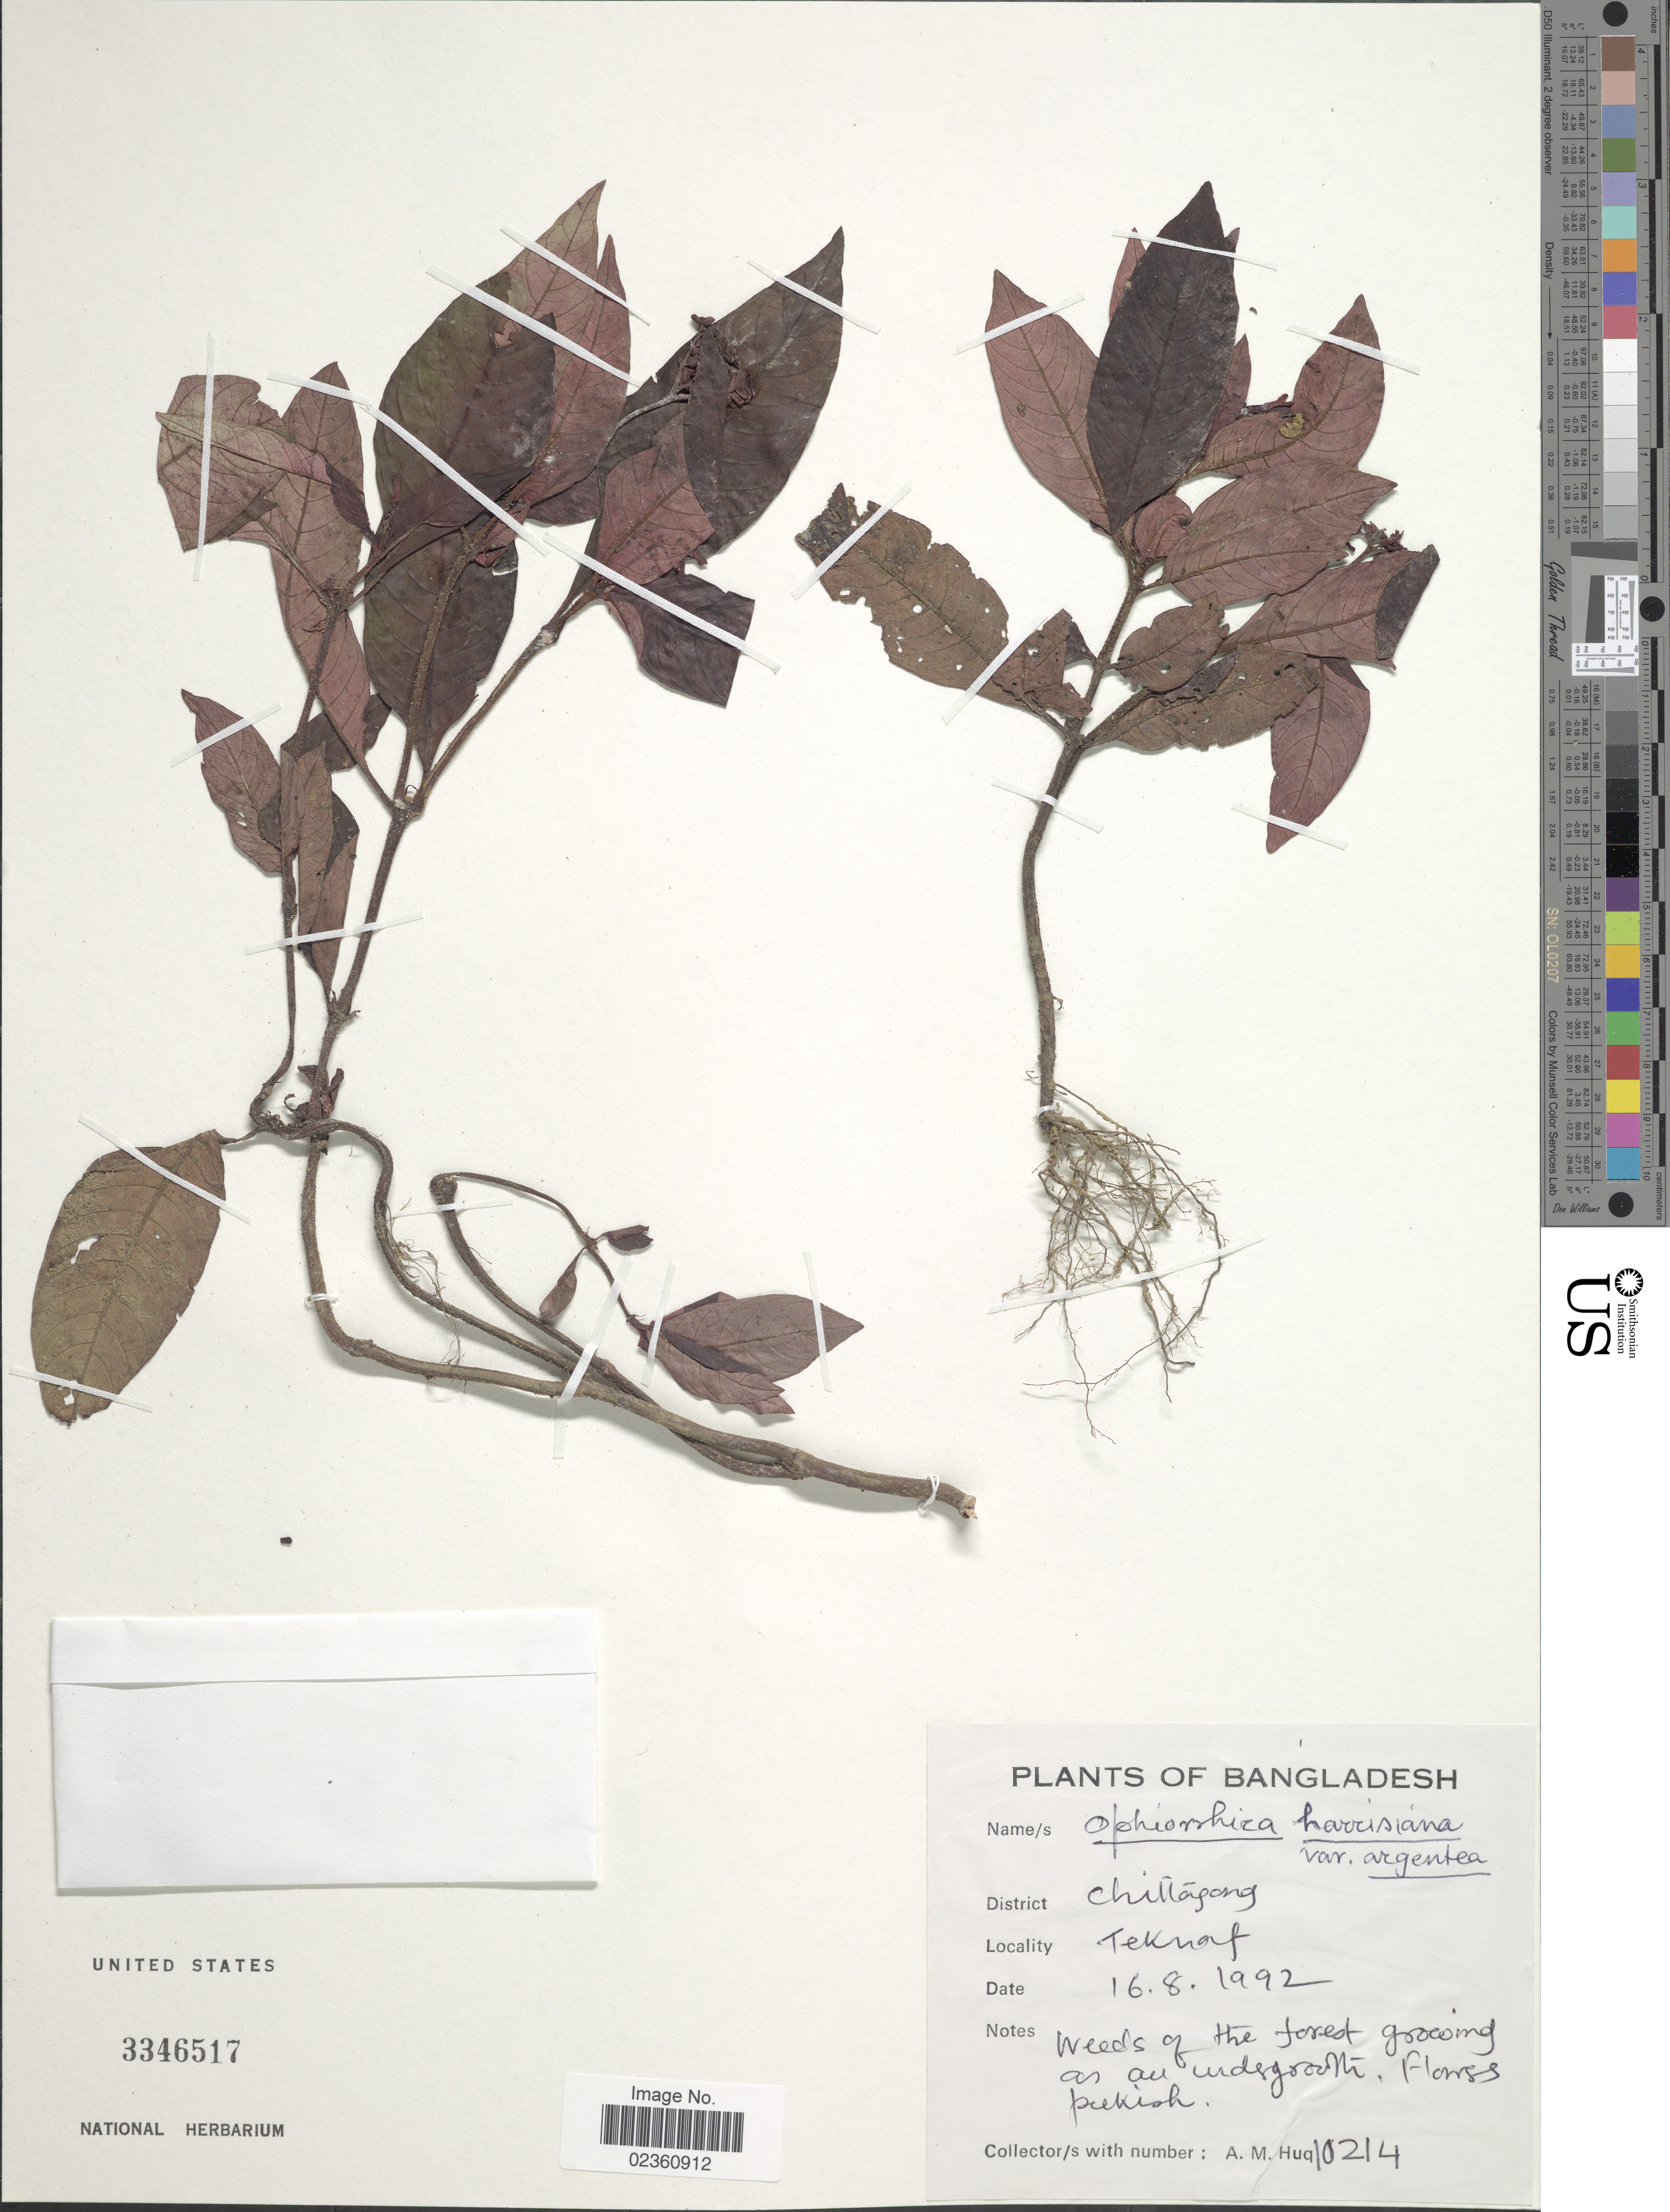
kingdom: Plantae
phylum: Tracheophyta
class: Magnoliopsida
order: Gentianales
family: Rubiaceae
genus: Ophiorrhiza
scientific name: Ophiorrhiza harrisiana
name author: B. Heyne ex Hook. f.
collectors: A. M. Huq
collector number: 10214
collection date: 1992-08-16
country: Bangladesh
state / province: Chittagong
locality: District Chittagong, Teknaf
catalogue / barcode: US 3346517